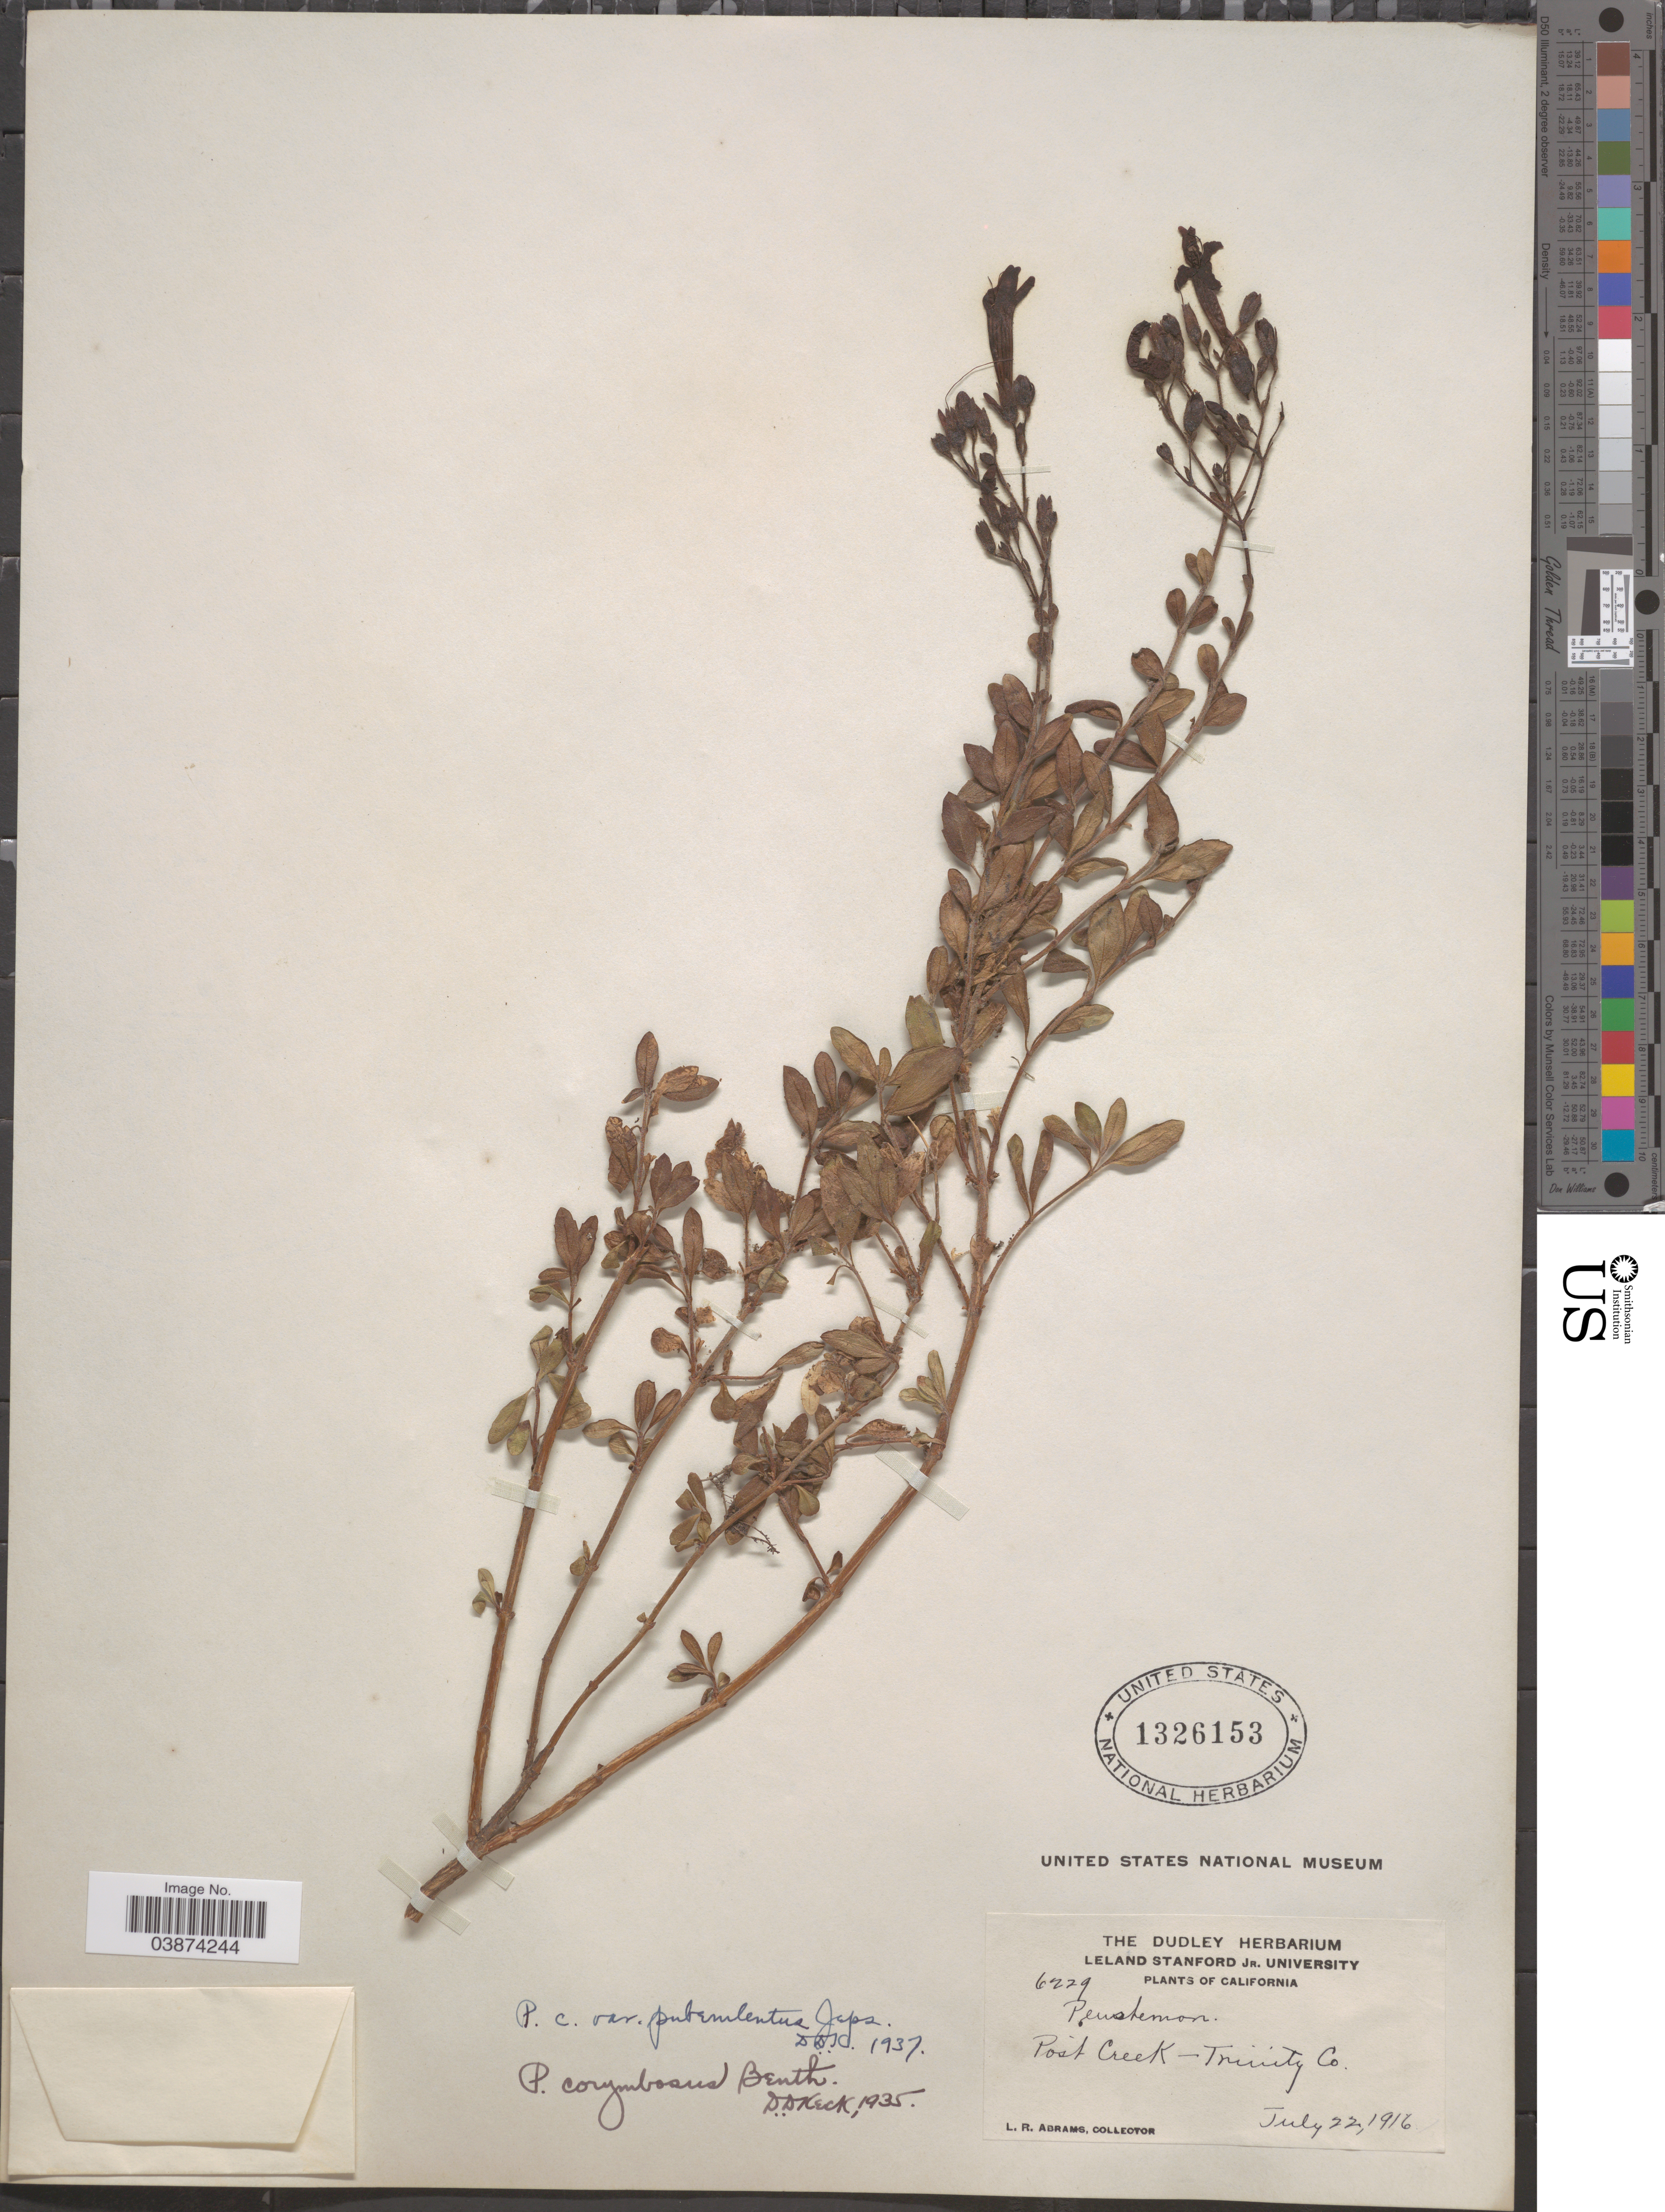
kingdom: Plantae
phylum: Tracheophyta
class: Magnoliopsida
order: Lamiales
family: Plantaginaceae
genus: Penstemon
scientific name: Penstemon corymbosus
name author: Benth.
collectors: L. Abrams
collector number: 6229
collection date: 1916-07-22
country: United States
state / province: California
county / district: Trinity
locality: Post Creek - Trinity Co.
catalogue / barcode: US 1326153